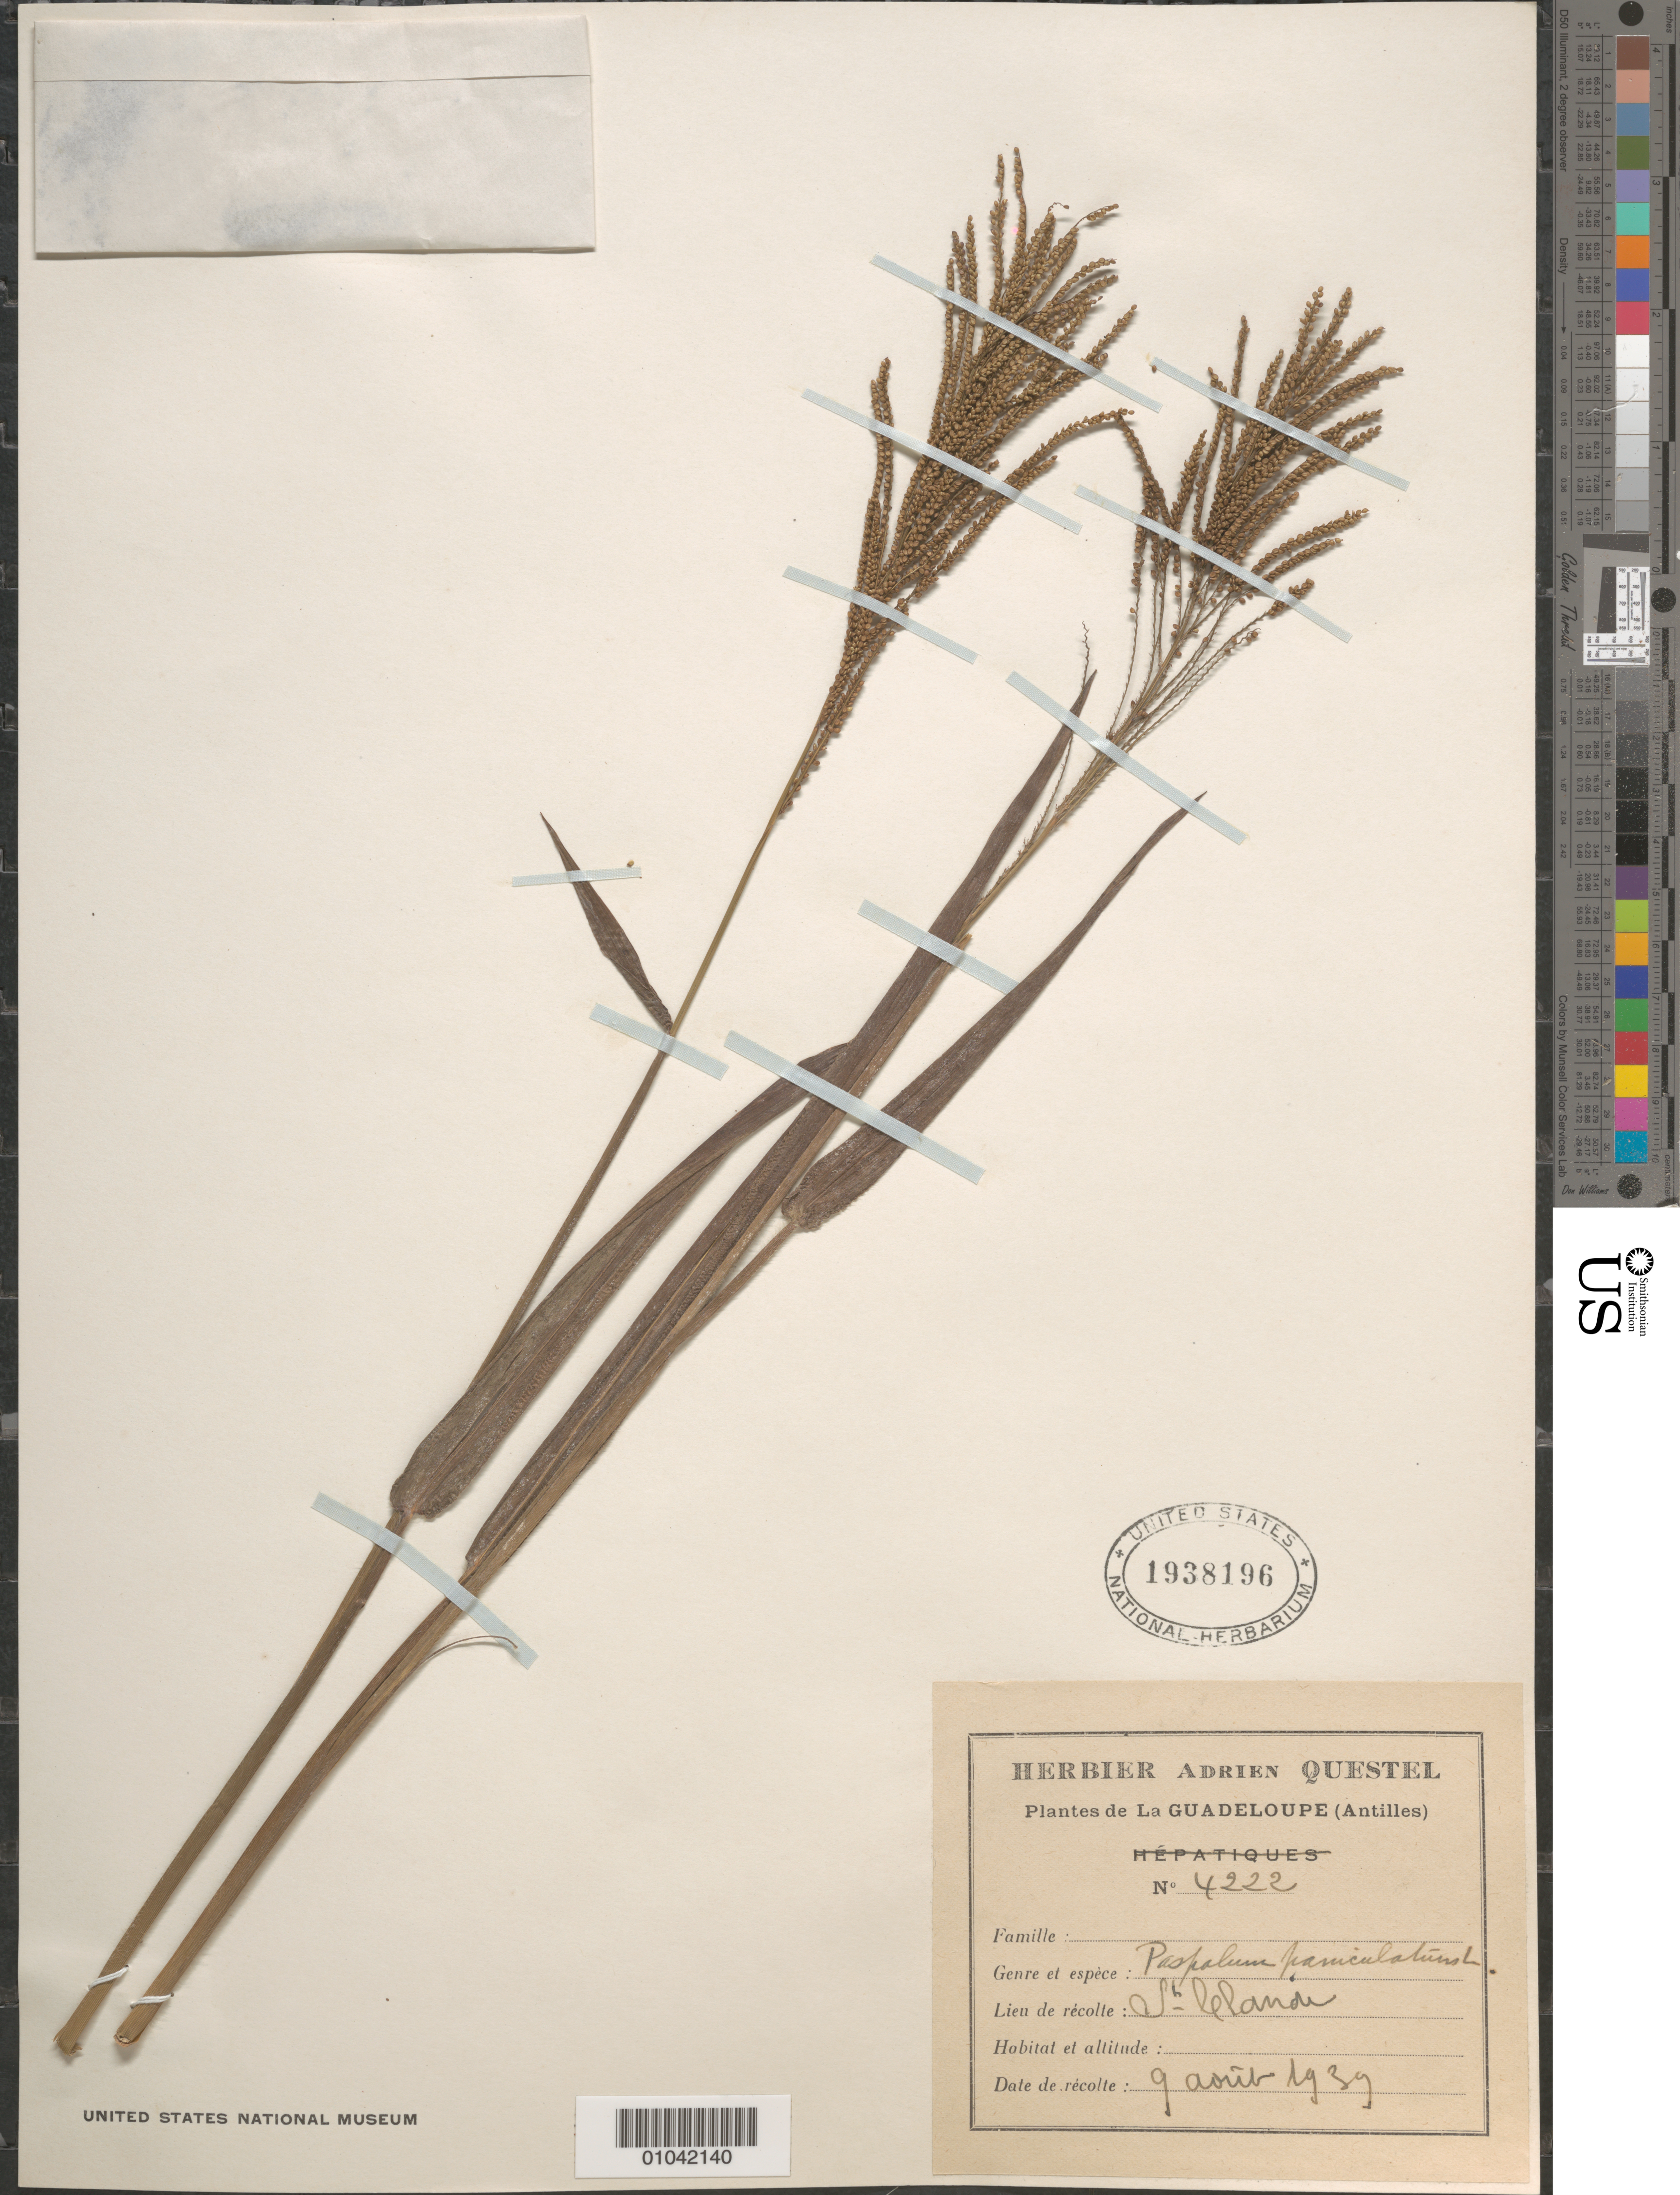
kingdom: Plantae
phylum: Tracheophyta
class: Liliopsida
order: Poales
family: Poaceae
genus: Paspalum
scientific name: Paspalum paniculatum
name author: L.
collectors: A. Questel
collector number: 4222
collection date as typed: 09 Aug 1939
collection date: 1939-08-09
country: Guadeloupe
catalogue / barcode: US 1938196